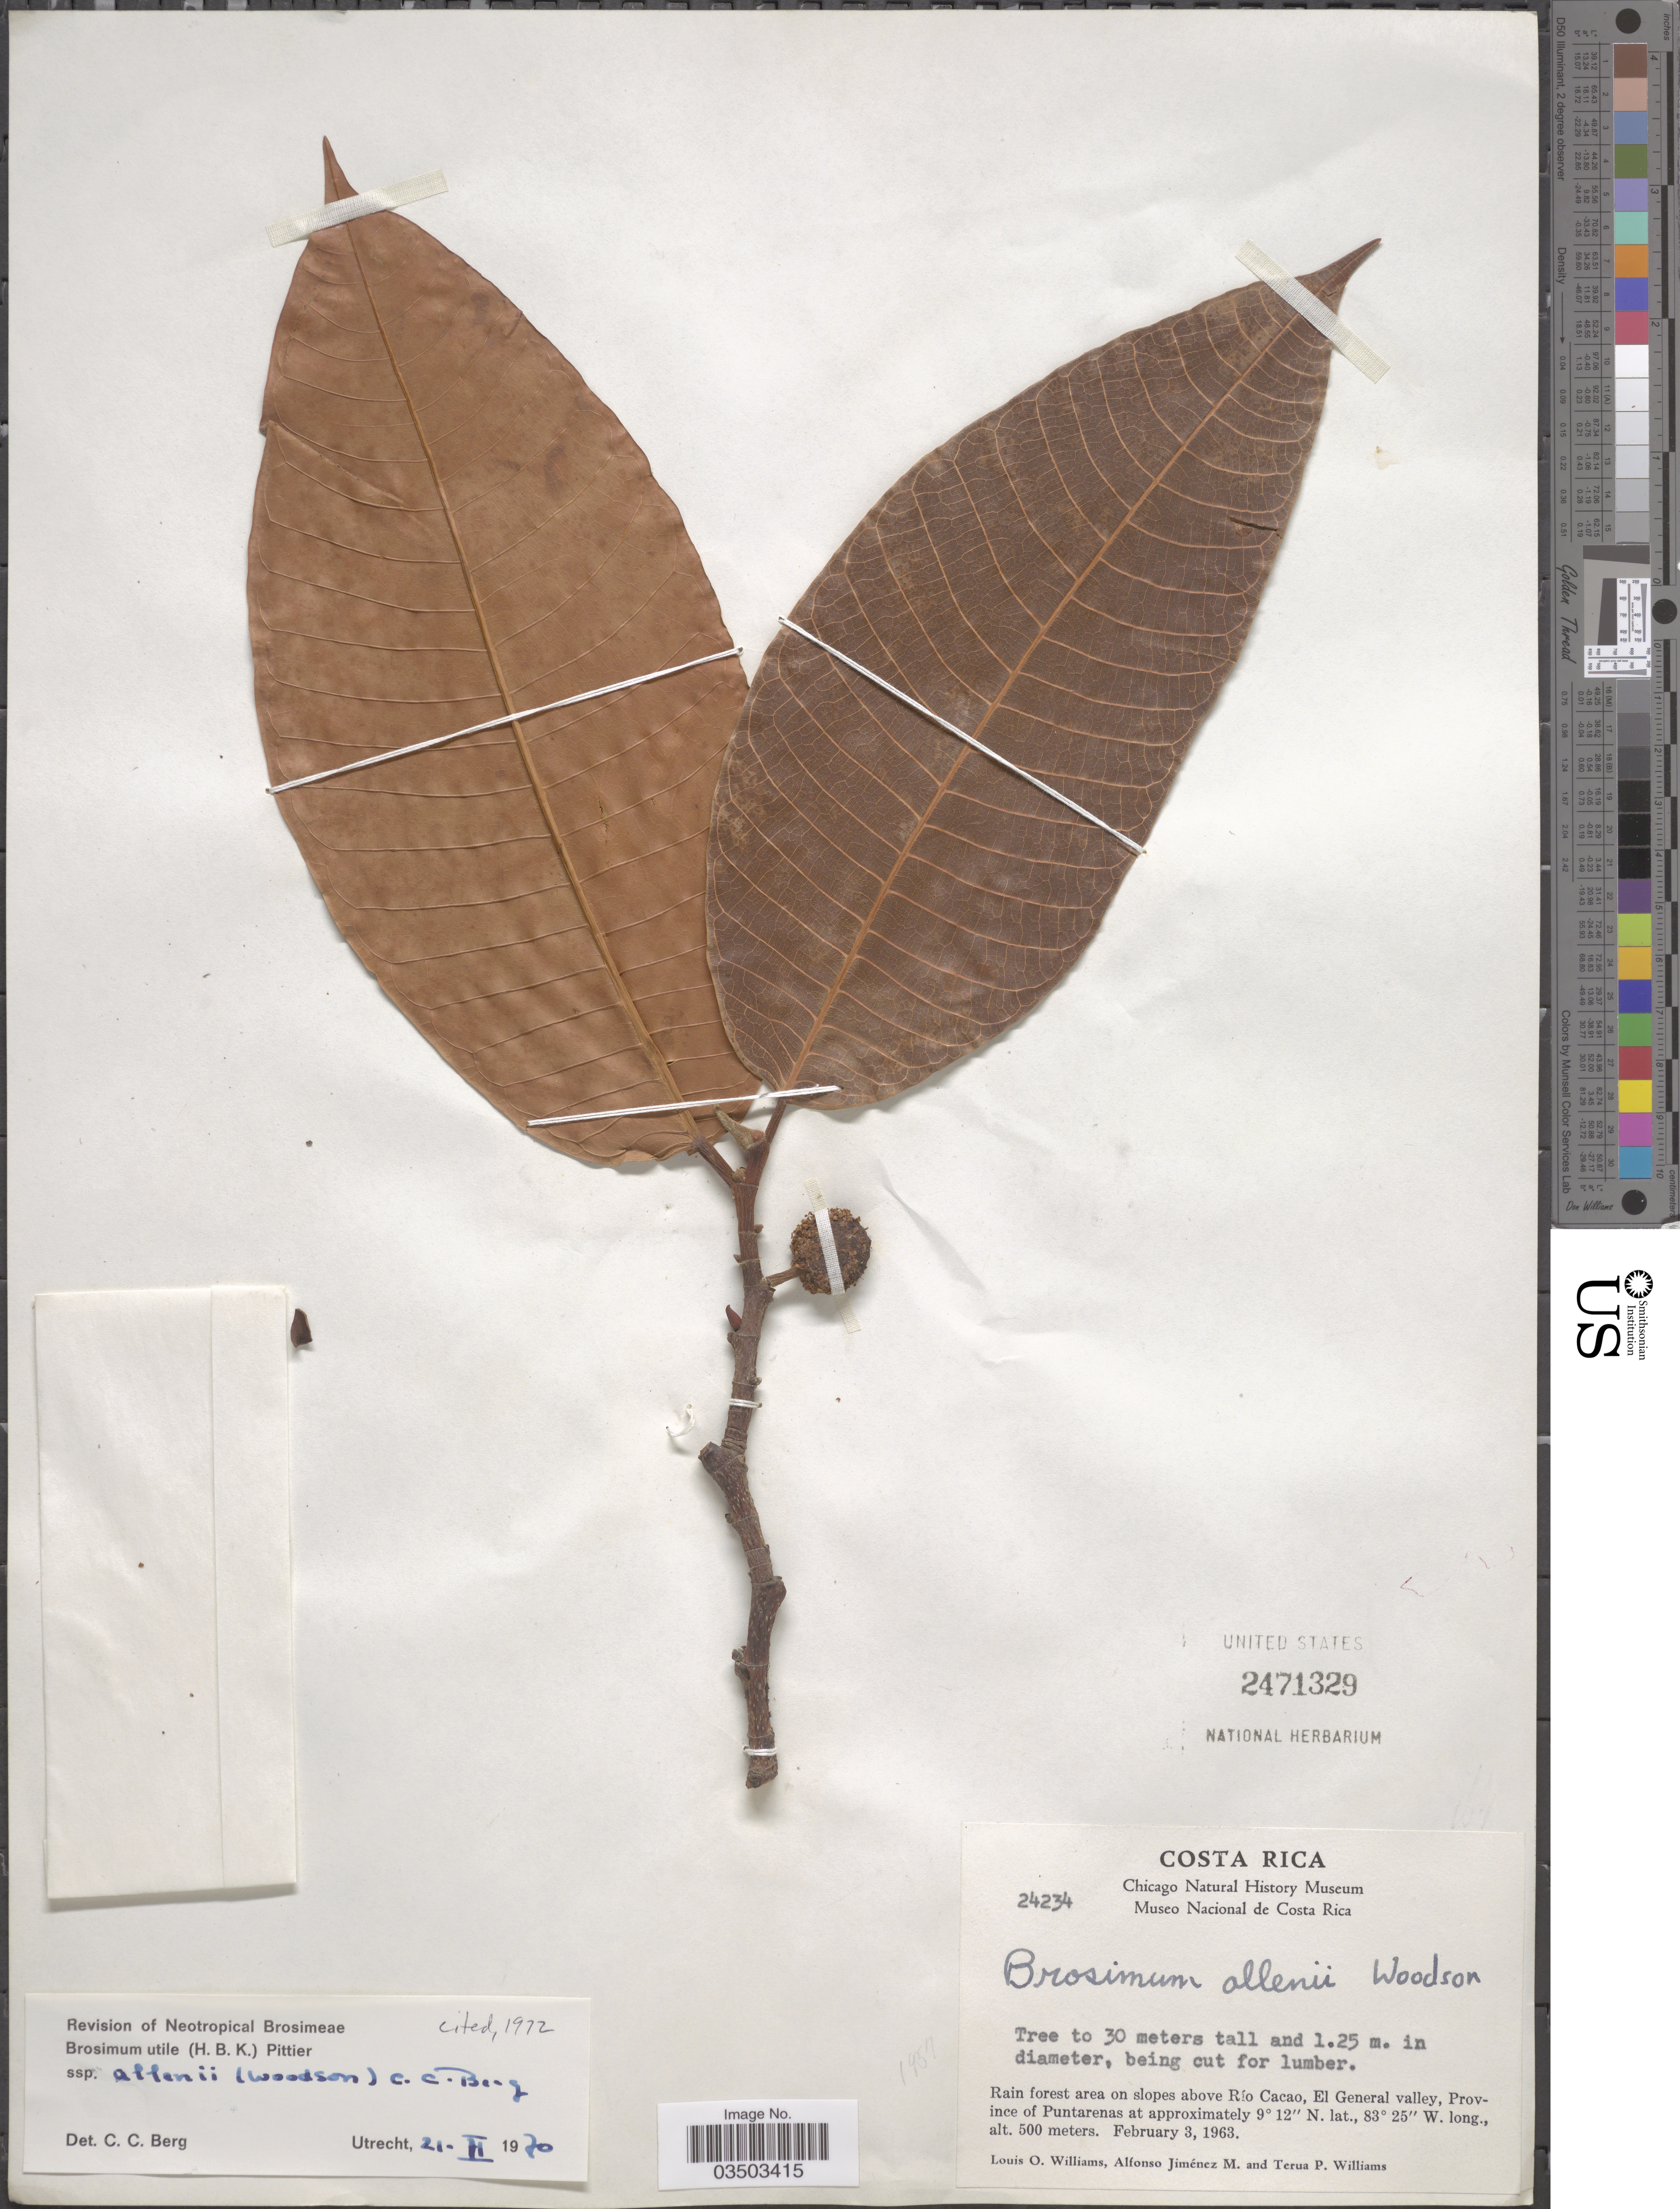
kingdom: Plantae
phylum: Tracheophyta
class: Magnoliopsida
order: Rosales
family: Moraceae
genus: Brosimum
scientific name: Brosimum utile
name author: (Kunth) Oken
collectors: L. O. Williams, A. Jimenez M. & T. P. Williams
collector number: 24234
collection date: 1963-02-03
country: Costa Rica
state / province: Puntarenas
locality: Rain forest area on slopes above Río Cacao, El General valley.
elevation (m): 500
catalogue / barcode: US 2471329